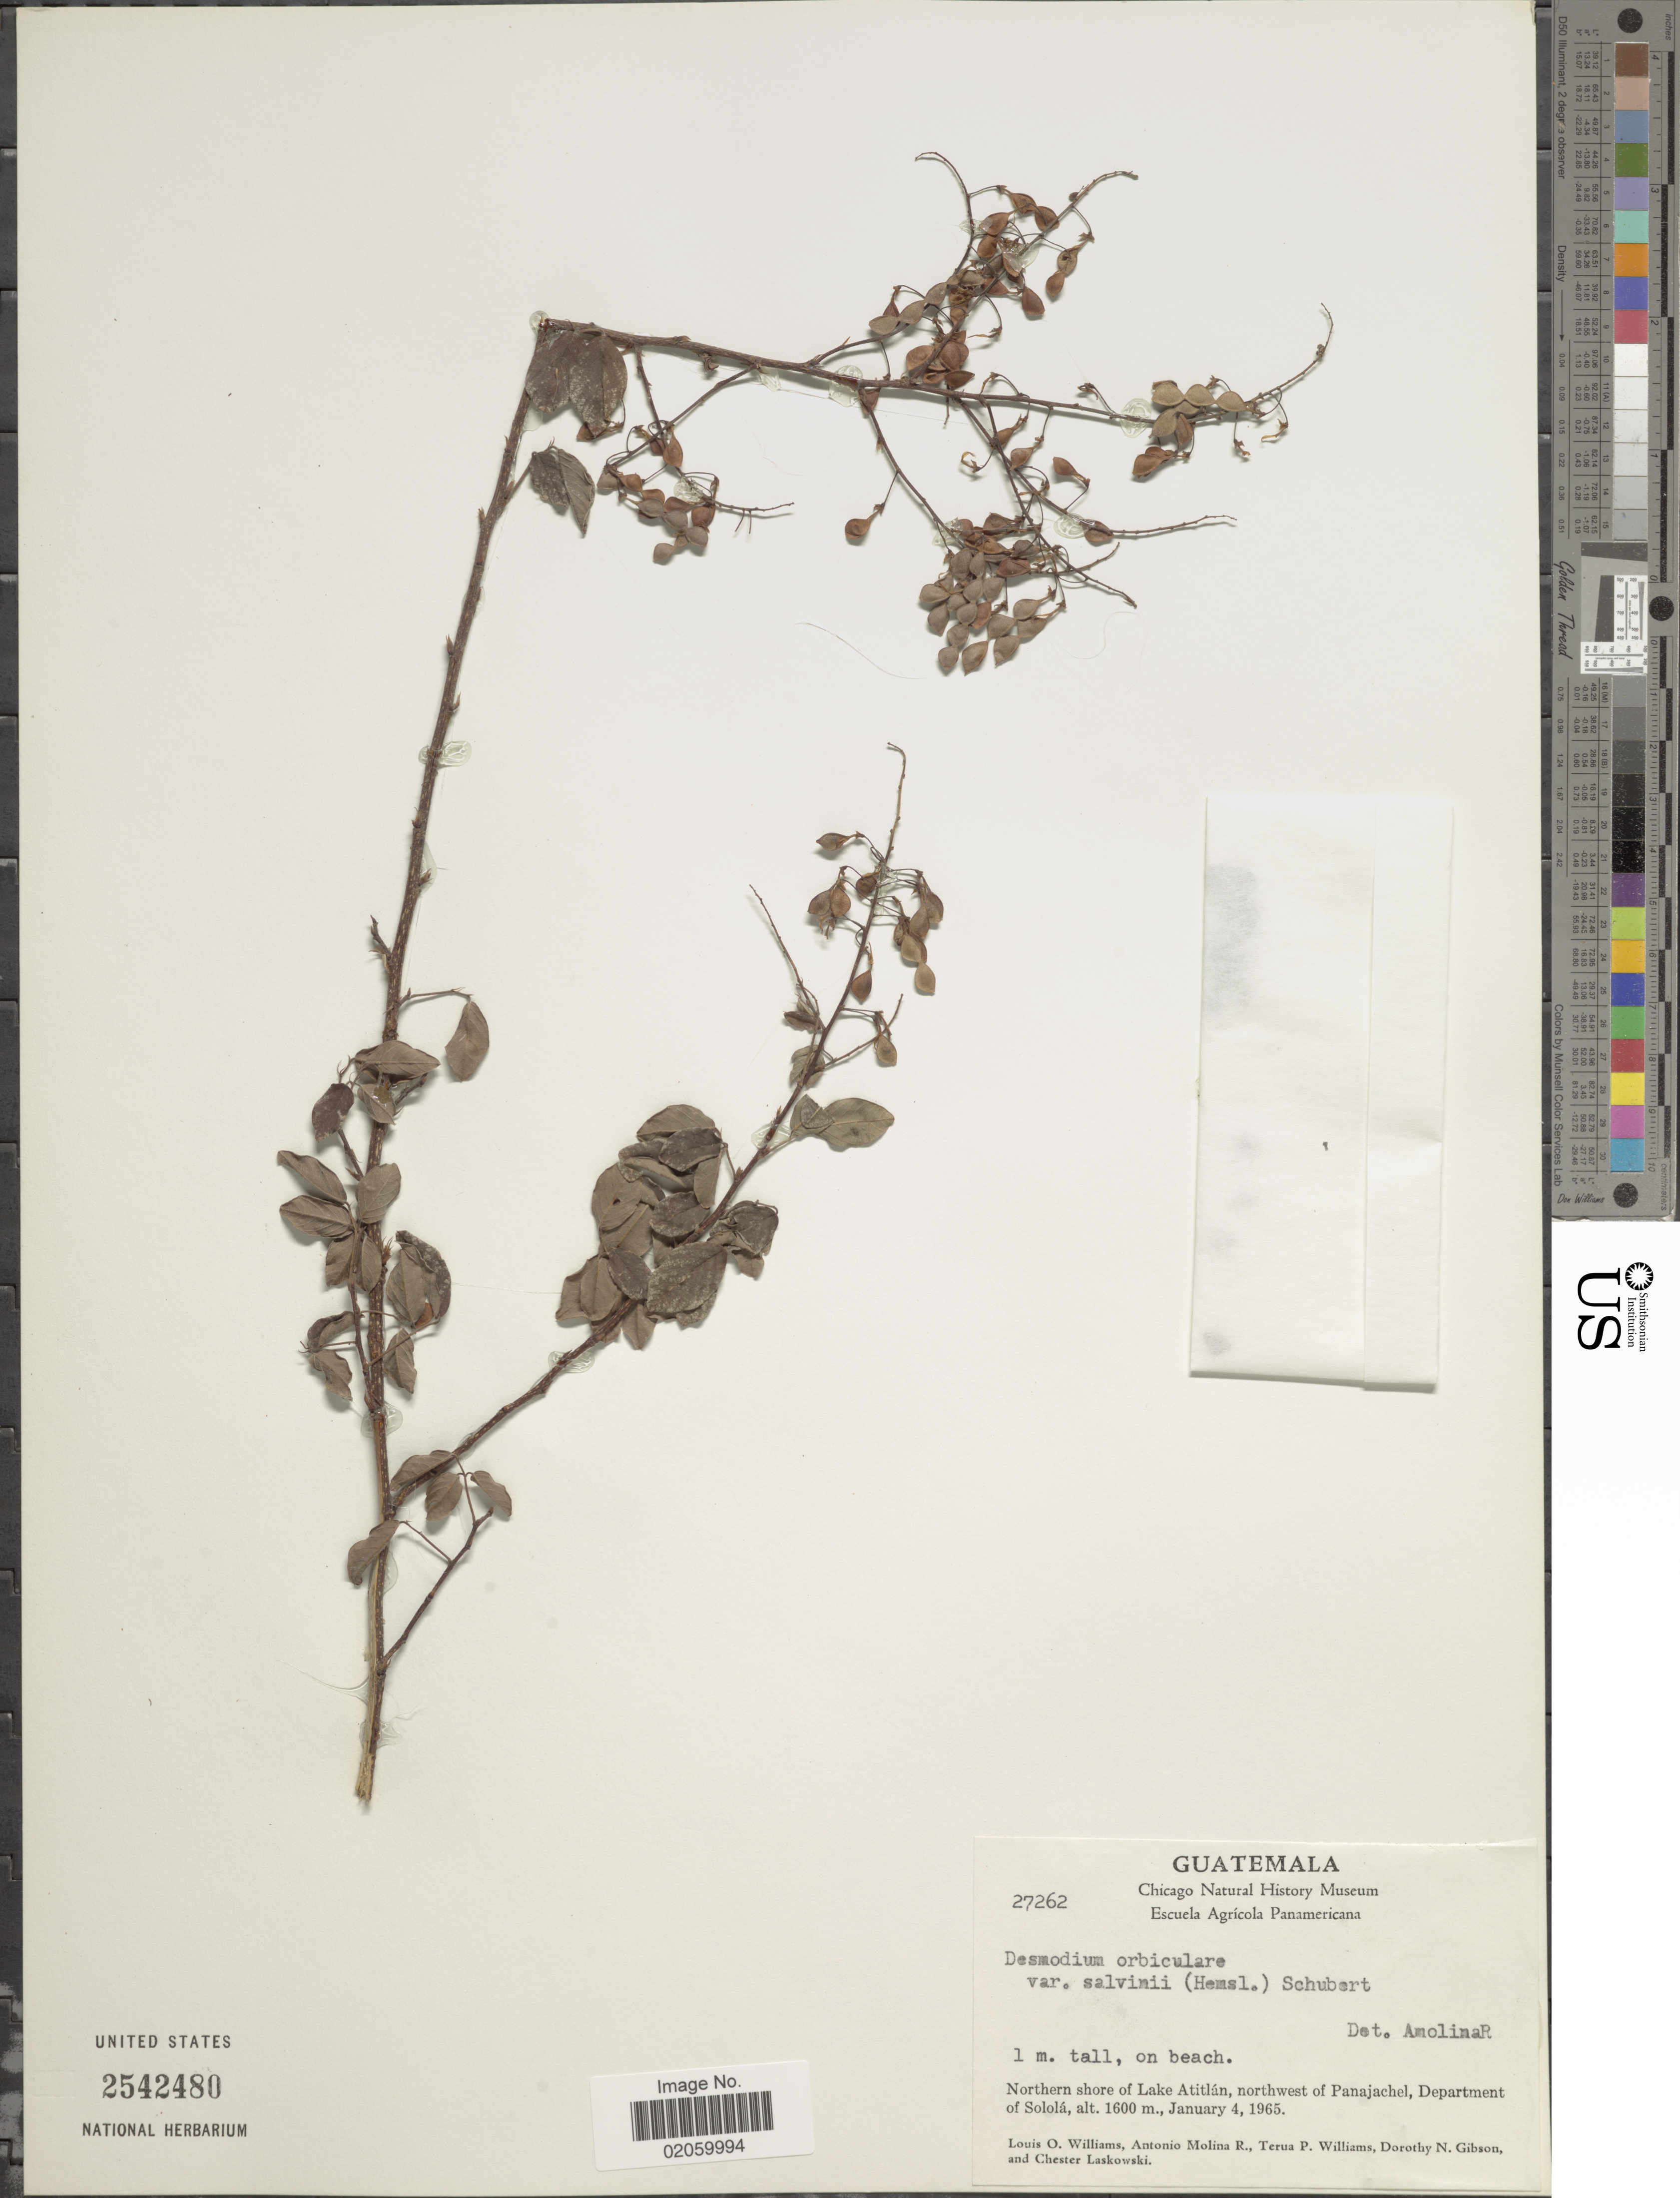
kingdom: Plantae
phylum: Tracheophyta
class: Magnoliopsida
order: Fabales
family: Fabaceae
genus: Desmodium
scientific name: Desmodium orbiculare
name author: Schltdl.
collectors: L. O. Williams, A. Molina R., T. P. Williams, D. N. Gibson & C. Laskowski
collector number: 27262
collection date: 1965-01-04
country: Guatemala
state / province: Sololá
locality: Northern shore of Lake Atitlan, northwest of Panajachel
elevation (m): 1600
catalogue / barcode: US 2542480